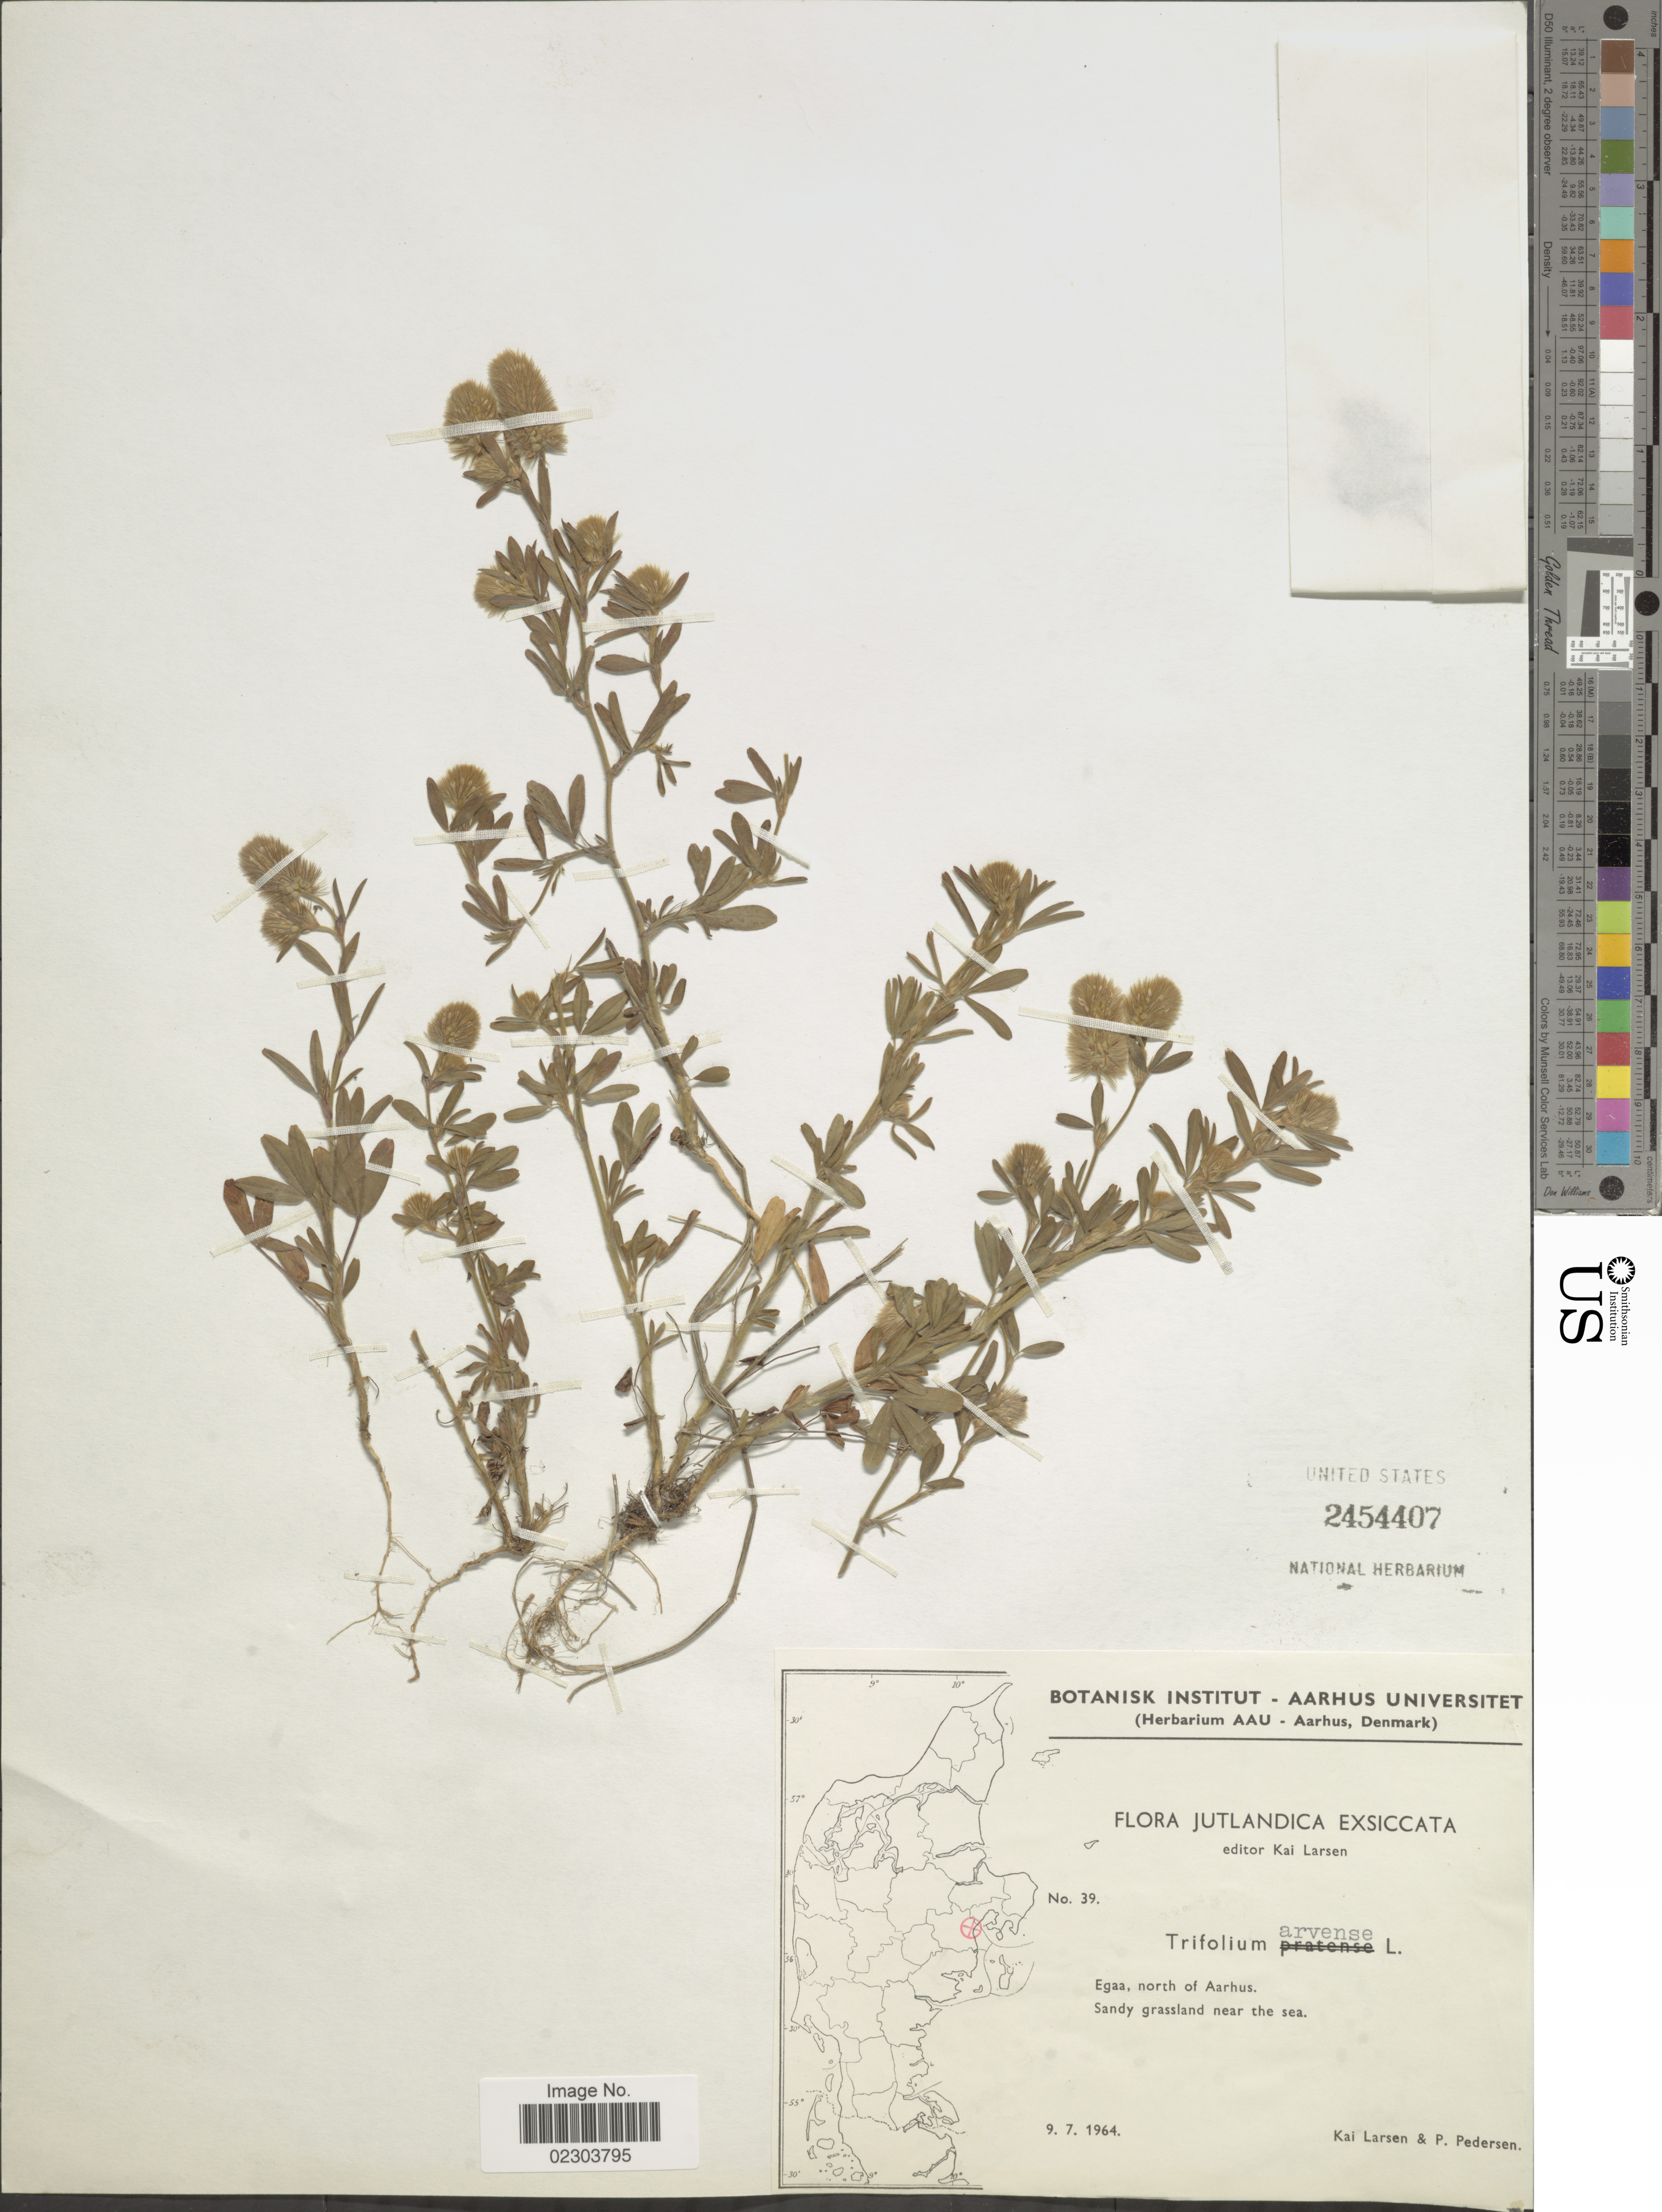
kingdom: Plantae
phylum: Tracheophyta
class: Magnoliopsida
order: Fabales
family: Fabaceae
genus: Trifolium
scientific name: Trifolium arvense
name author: L.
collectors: K. Larsen & P. Pedersen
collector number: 39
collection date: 1964-07-09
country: Denmark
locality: Jutlandica, Egaa, north of Aarhus, sandy grassland near the see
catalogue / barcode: US 2454407